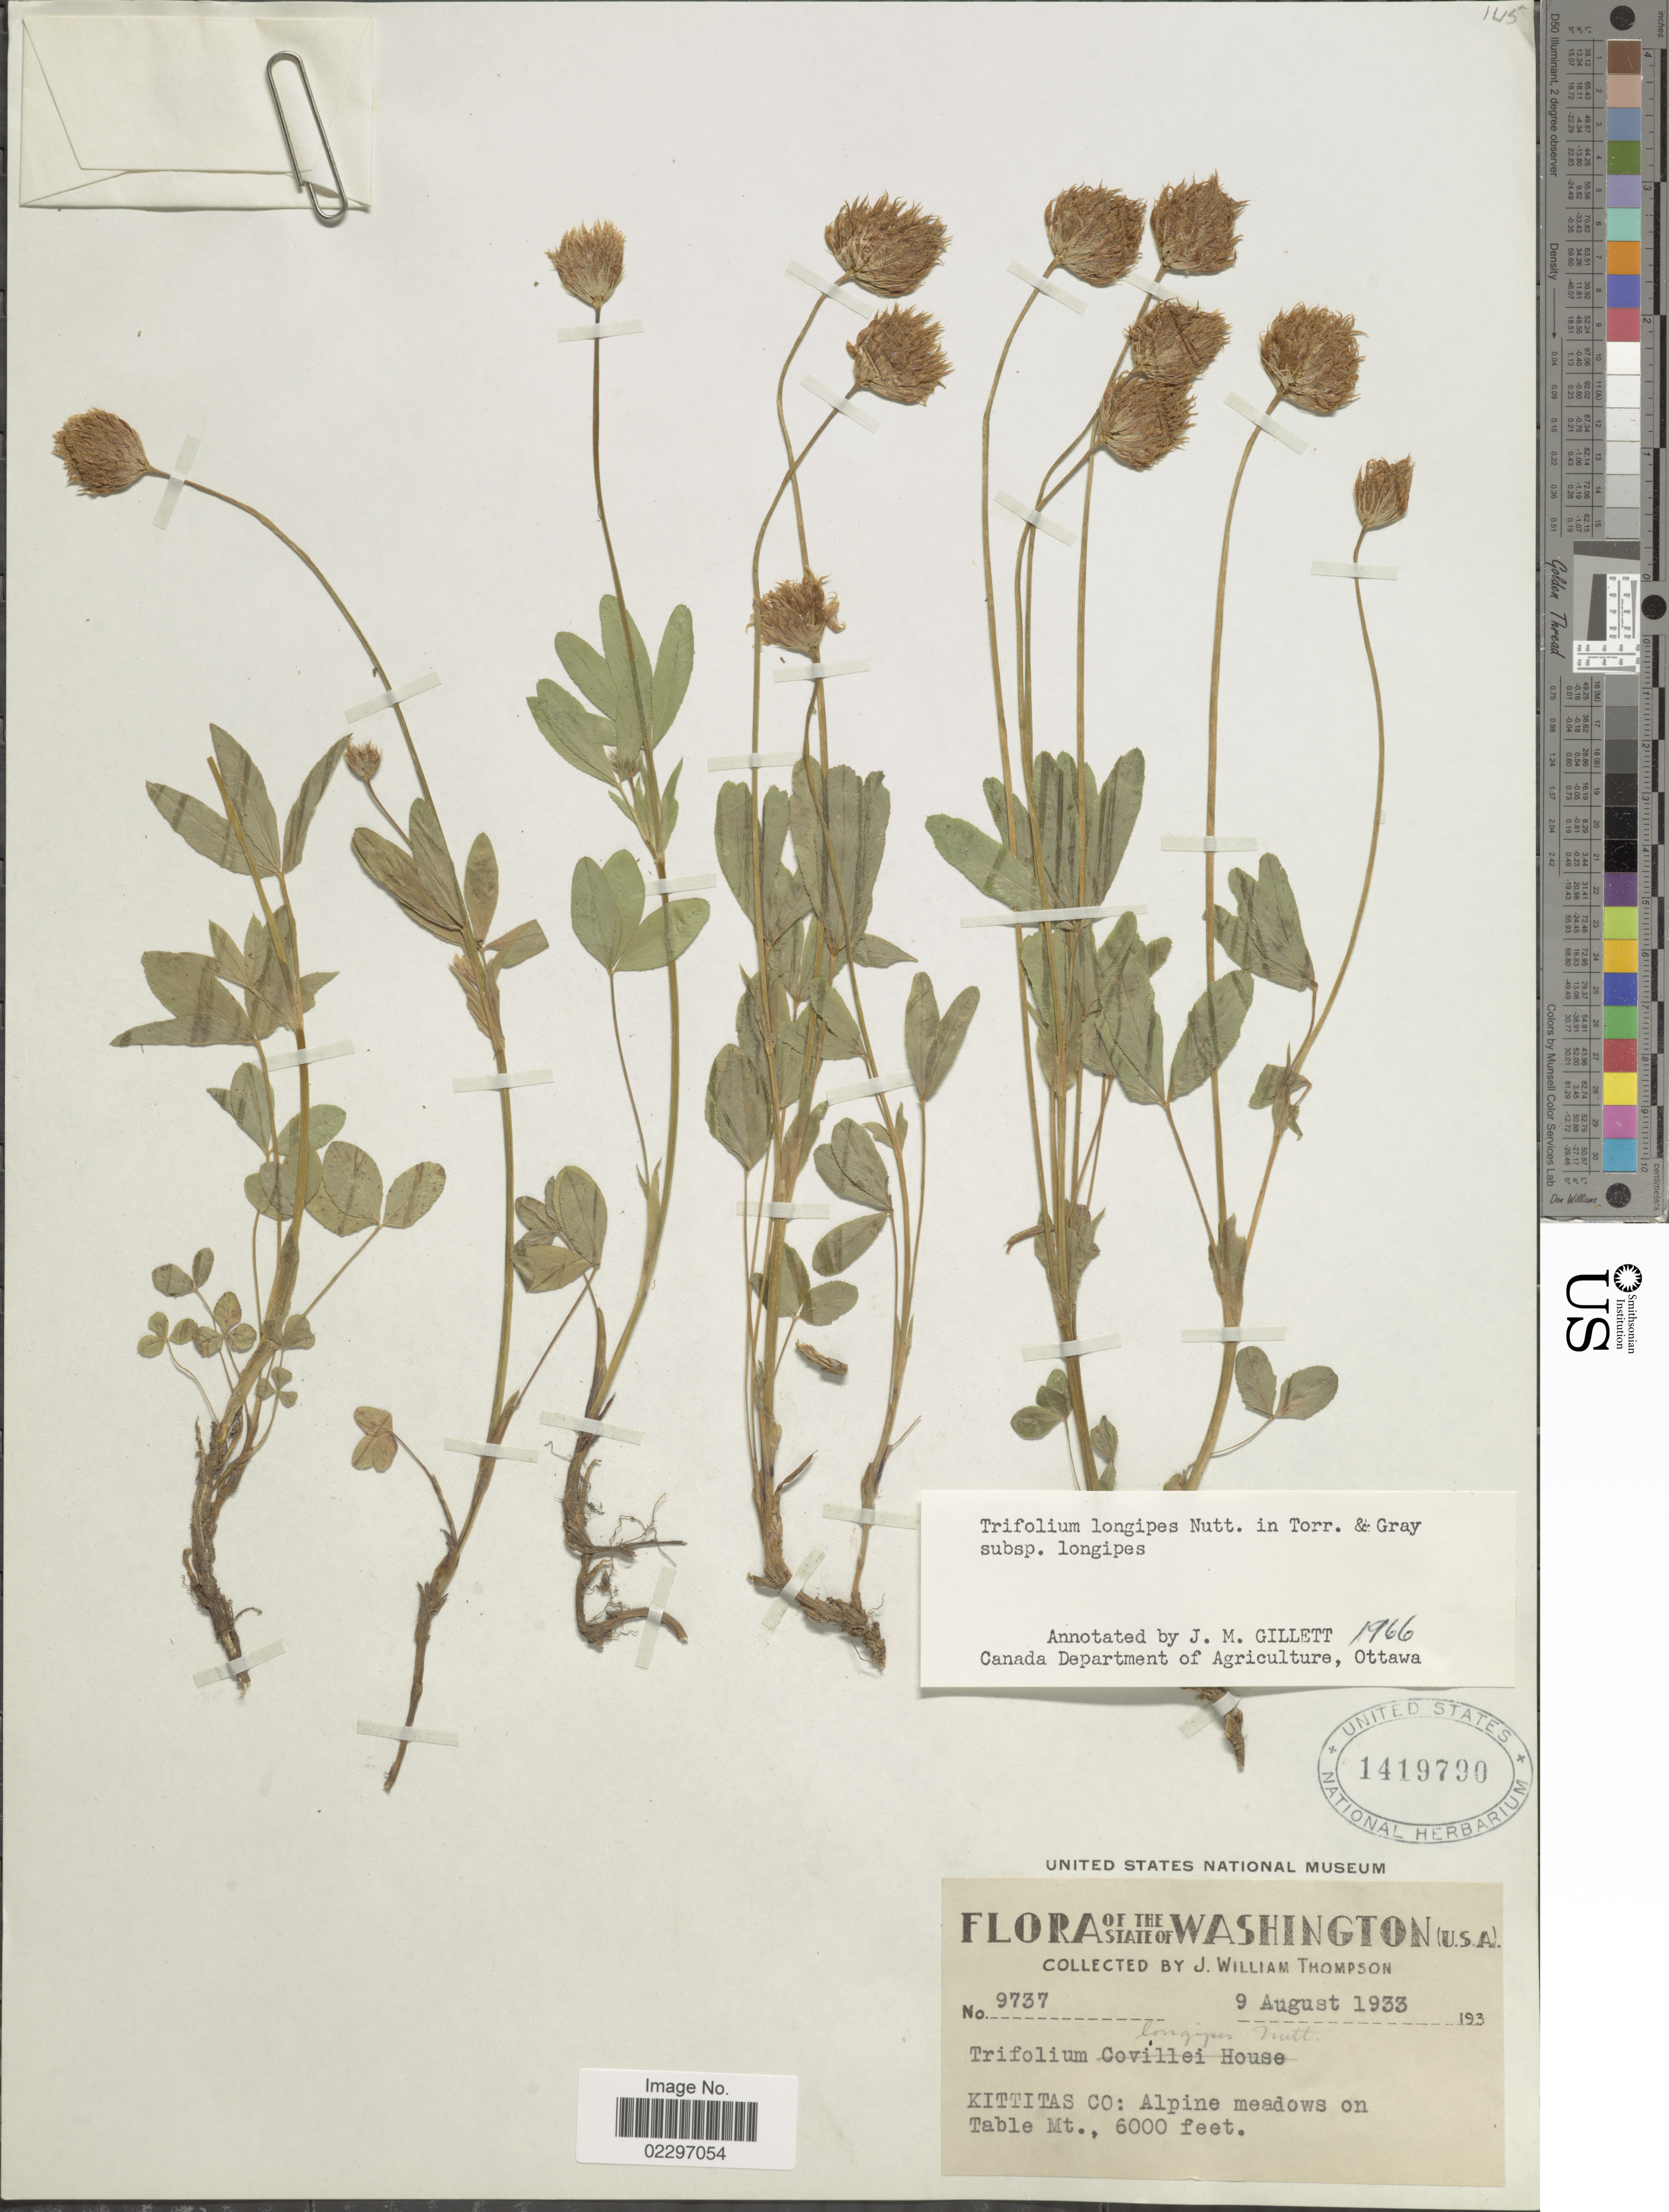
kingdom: Plantae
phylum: Tracheophyta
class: Magnoliopsida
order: Fabales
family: Fabaceae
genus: Trifolium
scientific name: Trifolium longipes subsp. longipes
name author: Nutt.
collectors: J. W. Thompson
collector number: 9737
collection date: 1933-08-09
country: United States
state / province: Washington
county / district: Kittitas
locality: Kittitas Co: Alpine meadows on Table Mt.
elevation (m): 1829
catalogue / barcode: US 1419790